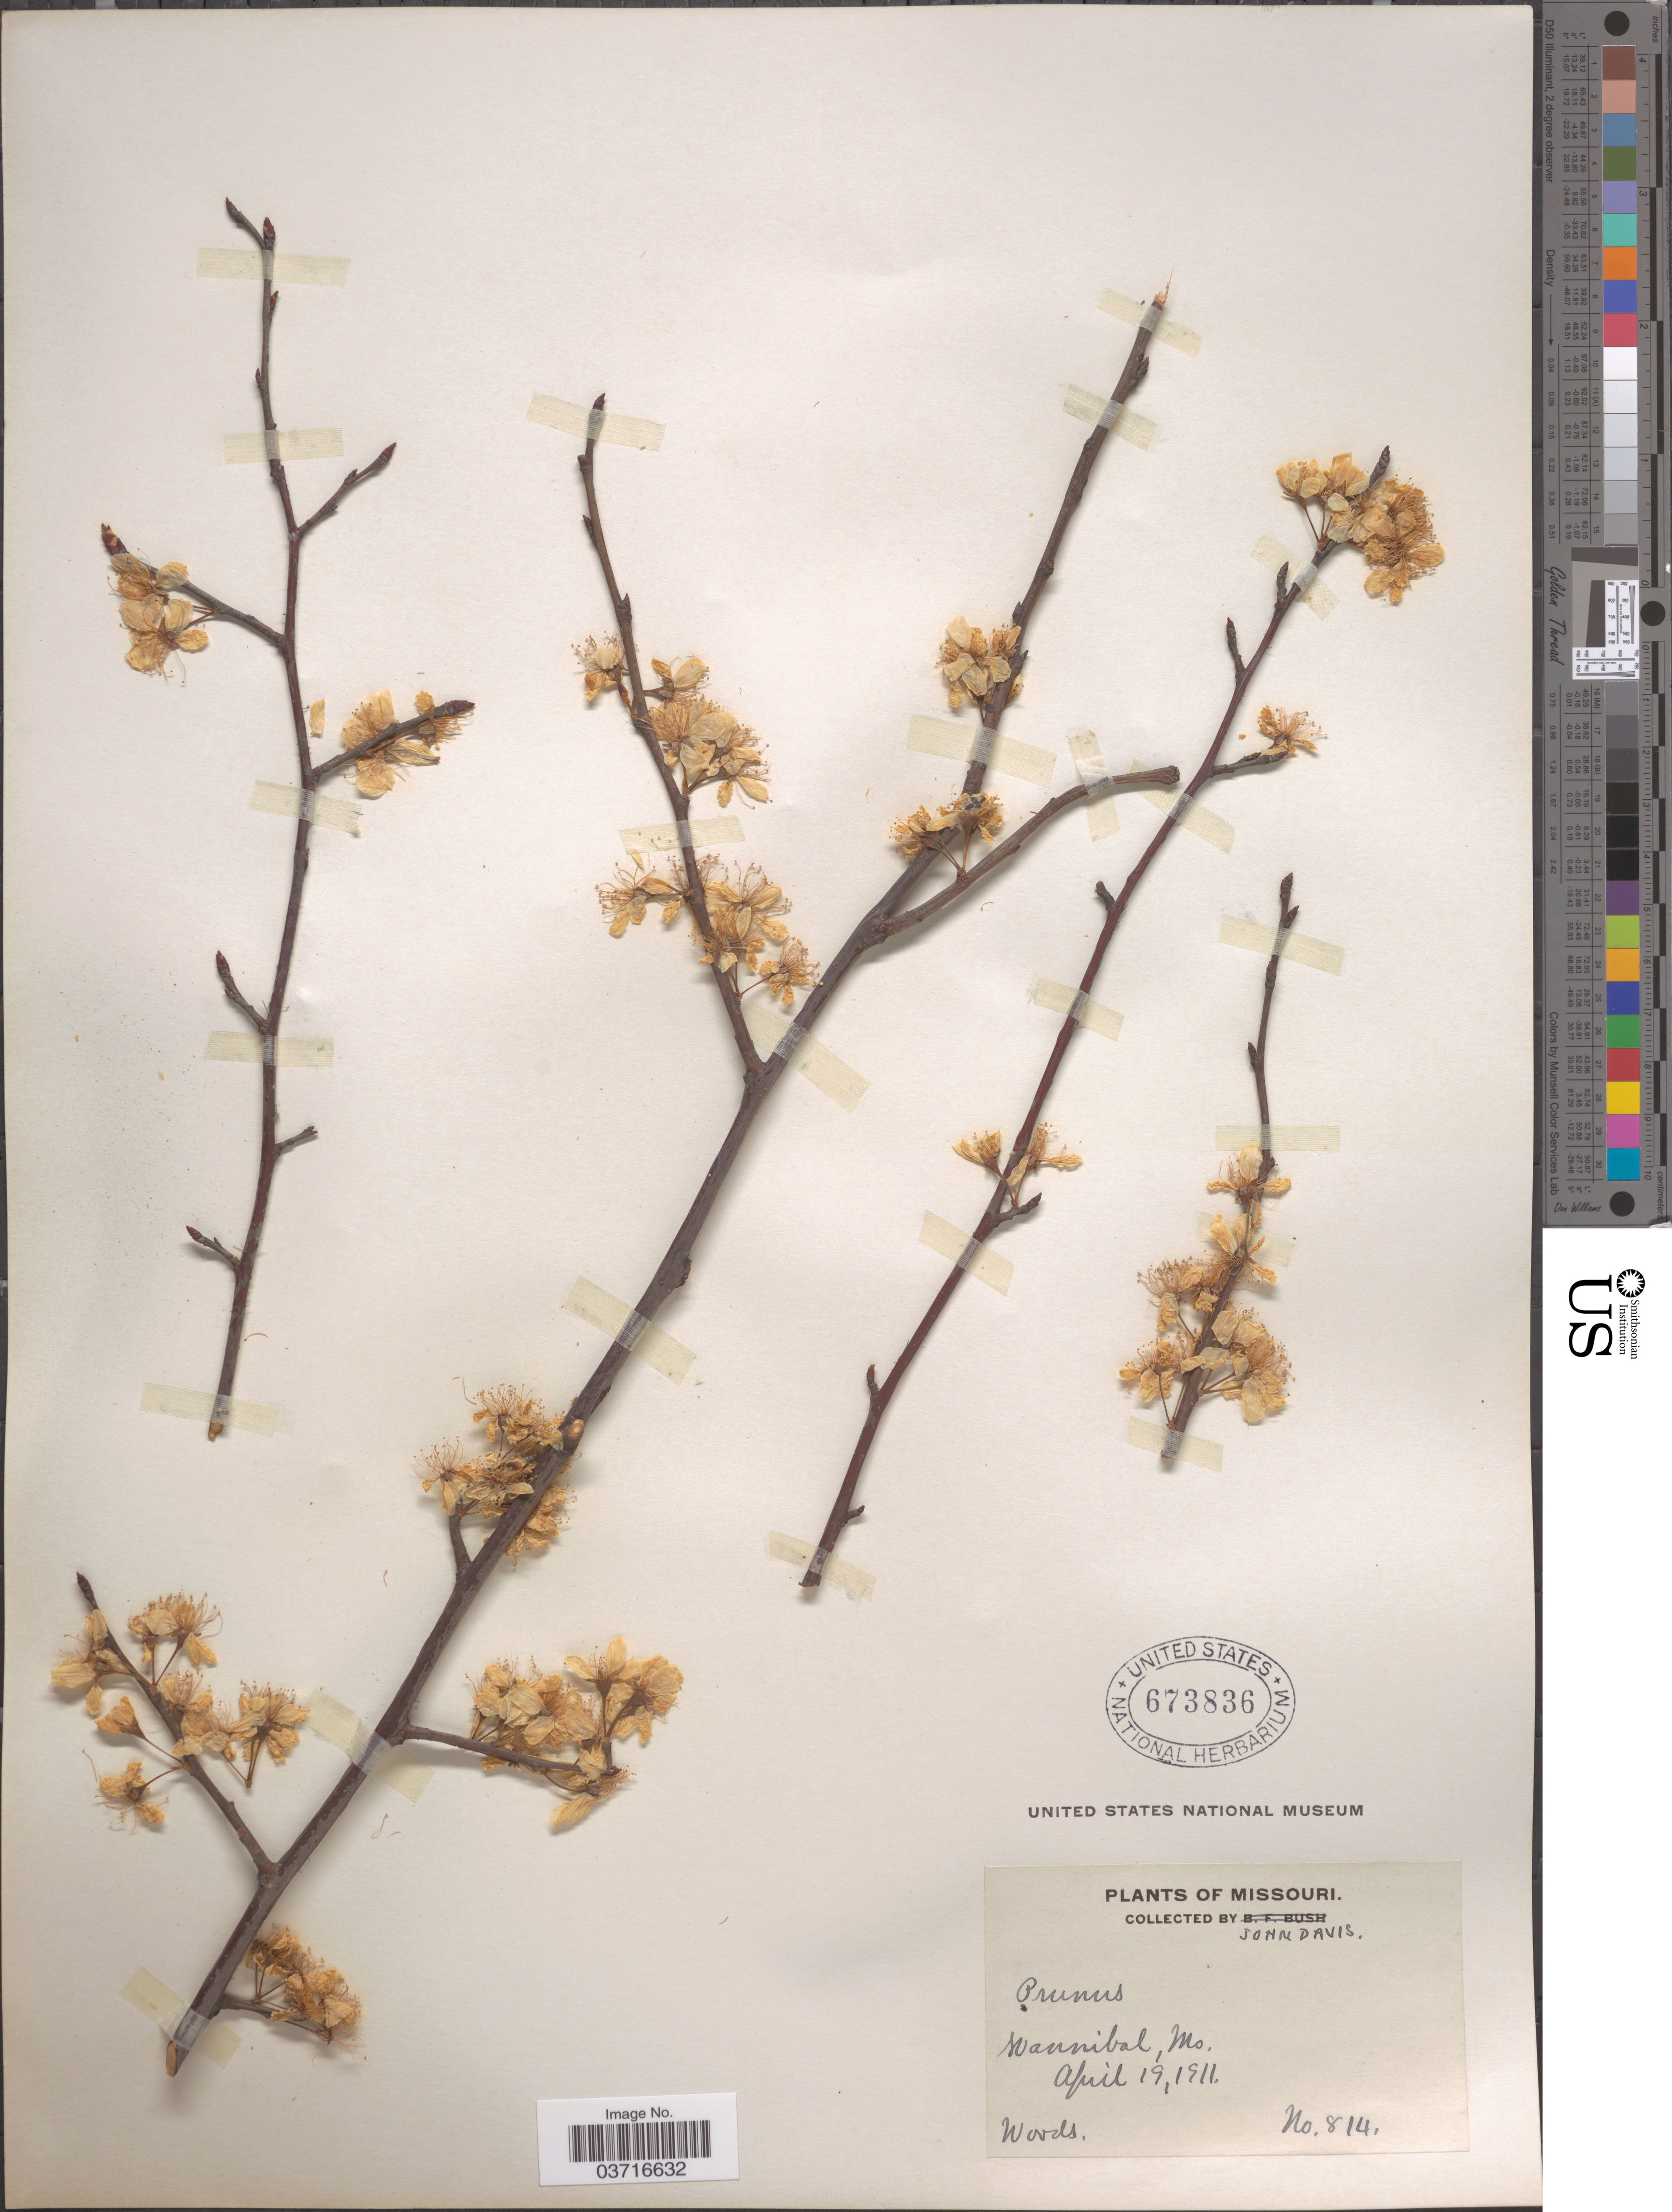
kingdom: Plantae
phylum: Tracheophyta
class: Magnoliopsida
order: Rosales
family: Rosaceae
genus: Prunus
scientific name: Prunus sp.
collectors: J. Davis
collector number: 814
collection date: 1911-04-19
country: United States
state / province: Missouri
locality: Hannibal.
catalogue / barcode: US 673836